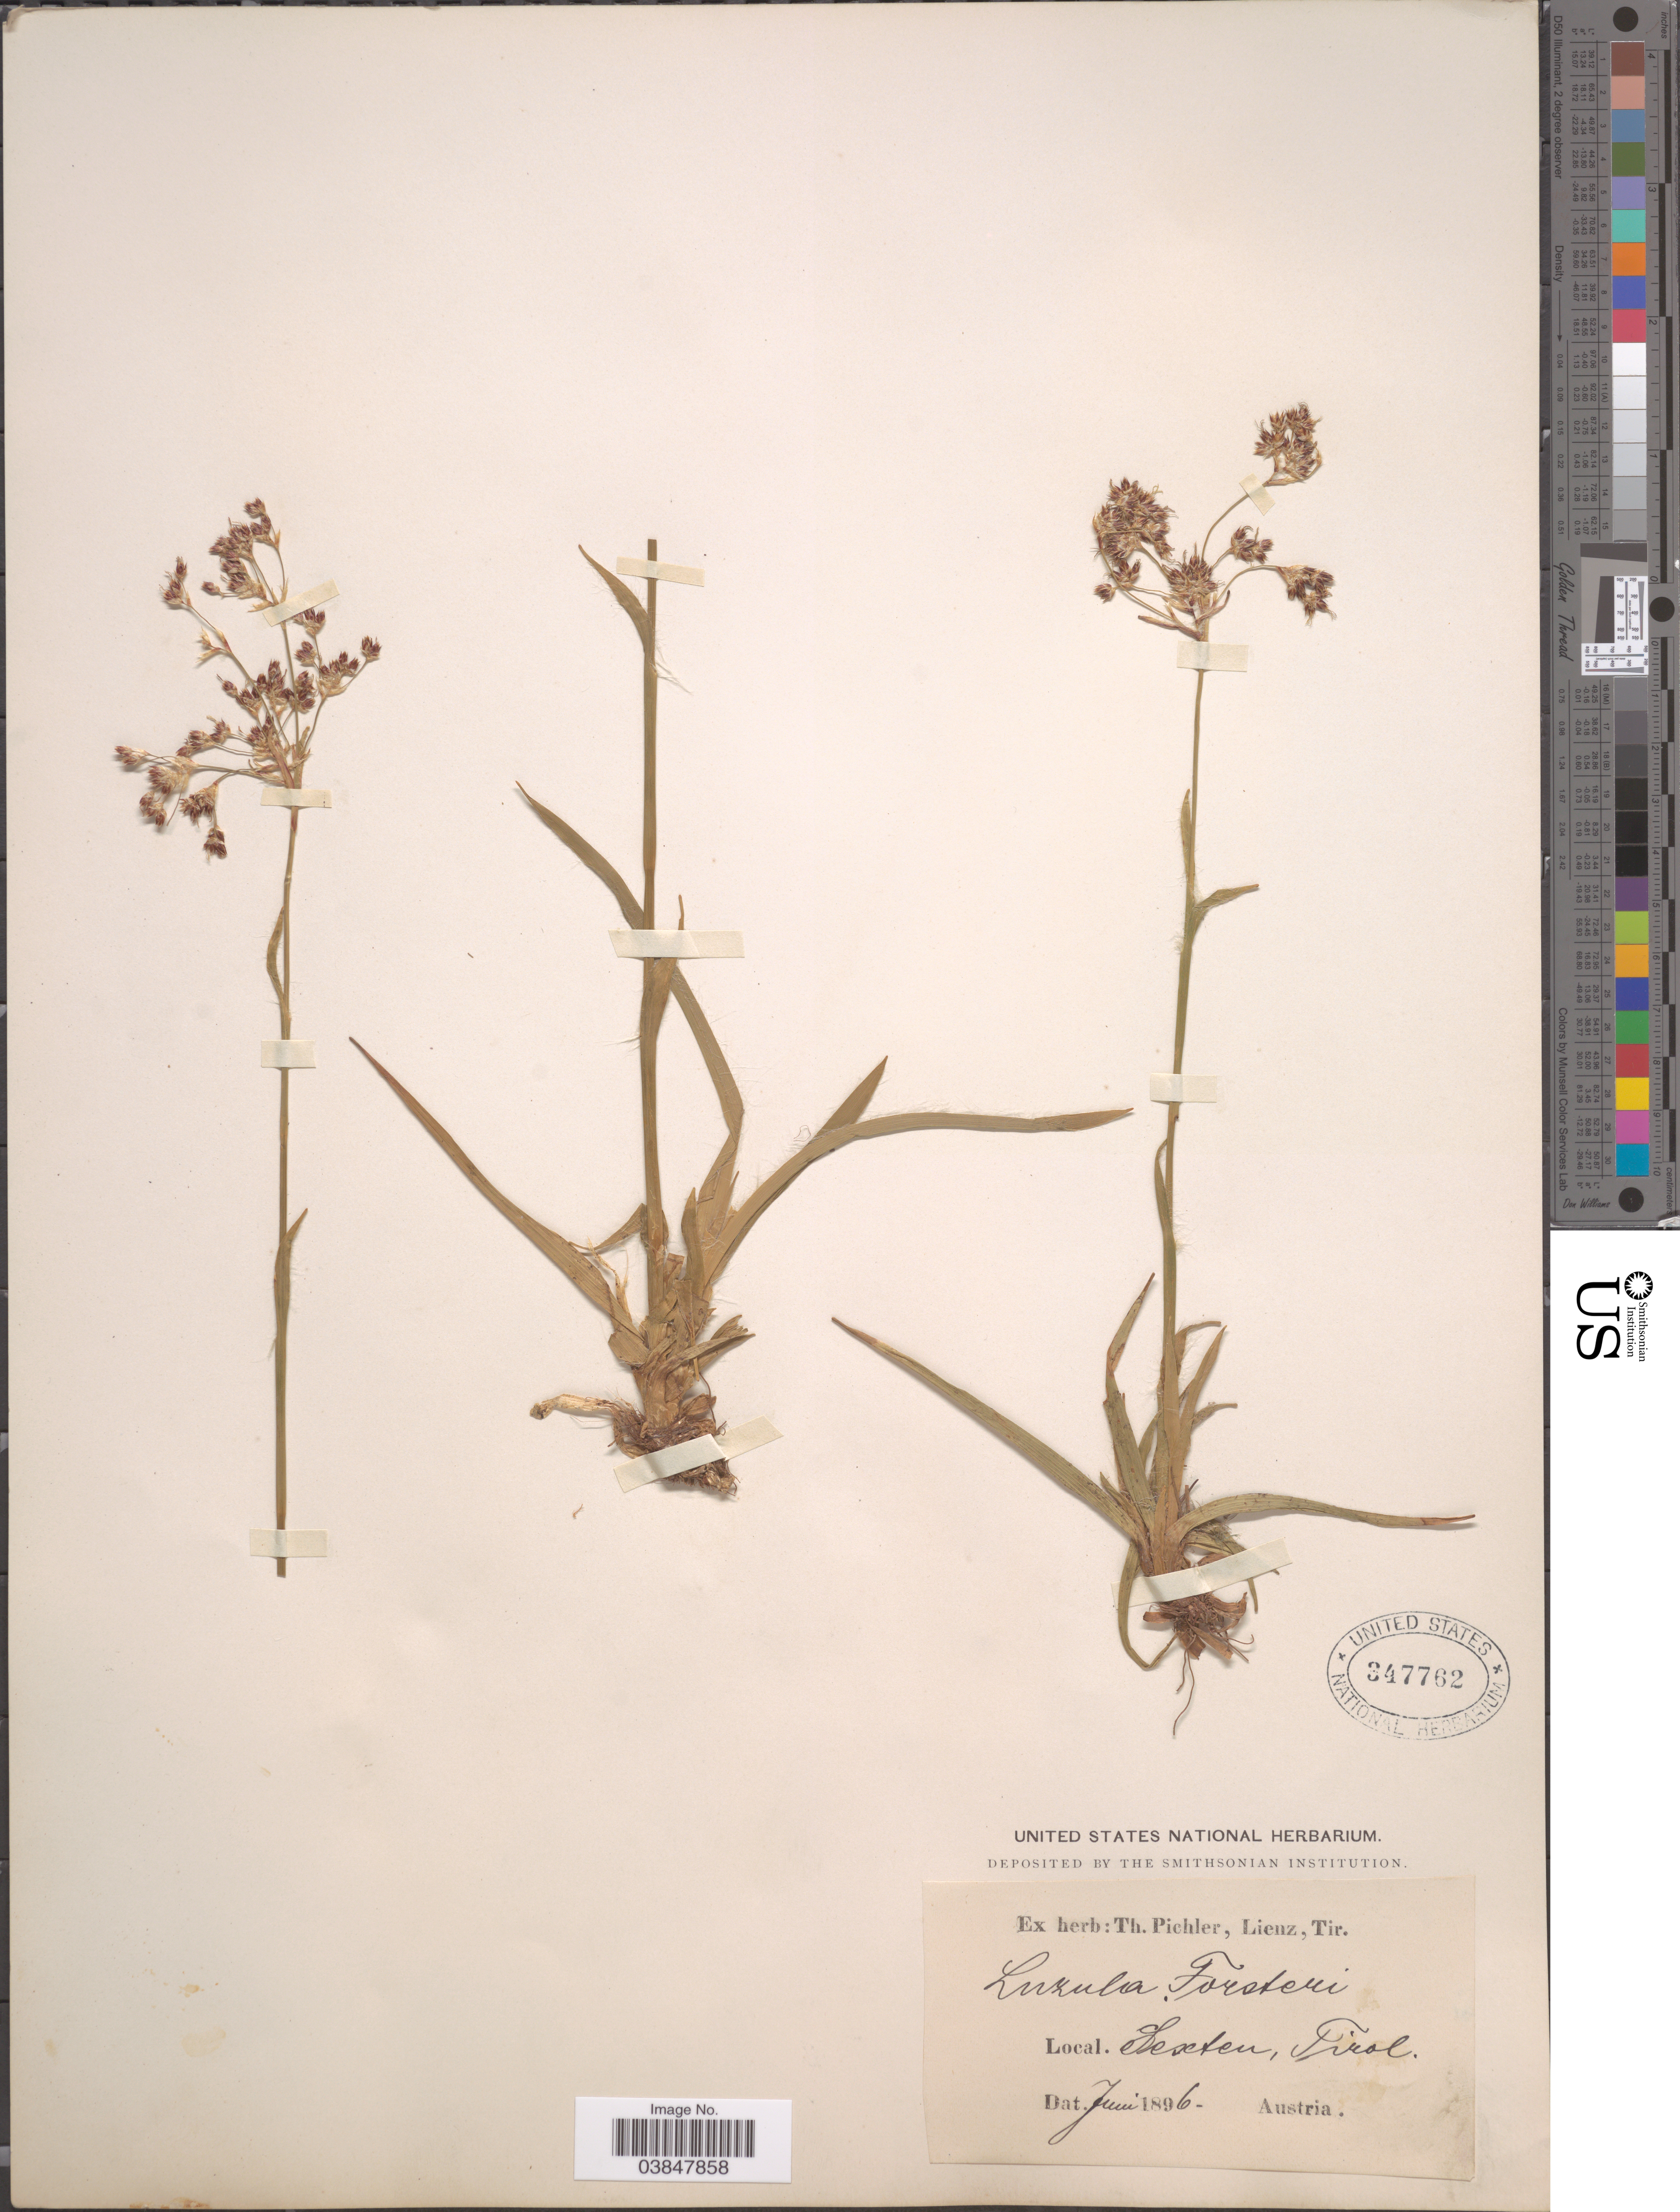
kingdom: Plantae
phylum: Tracheophyta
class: Liliopsida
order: Poales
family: Juncaceae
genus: Luzula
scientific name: Luzula forsteri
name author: (Sm.) DC.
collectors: ex herb. T. Pichler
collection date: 1896-06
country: Italy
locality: Sexten, Tirol.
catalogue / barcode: US 347762